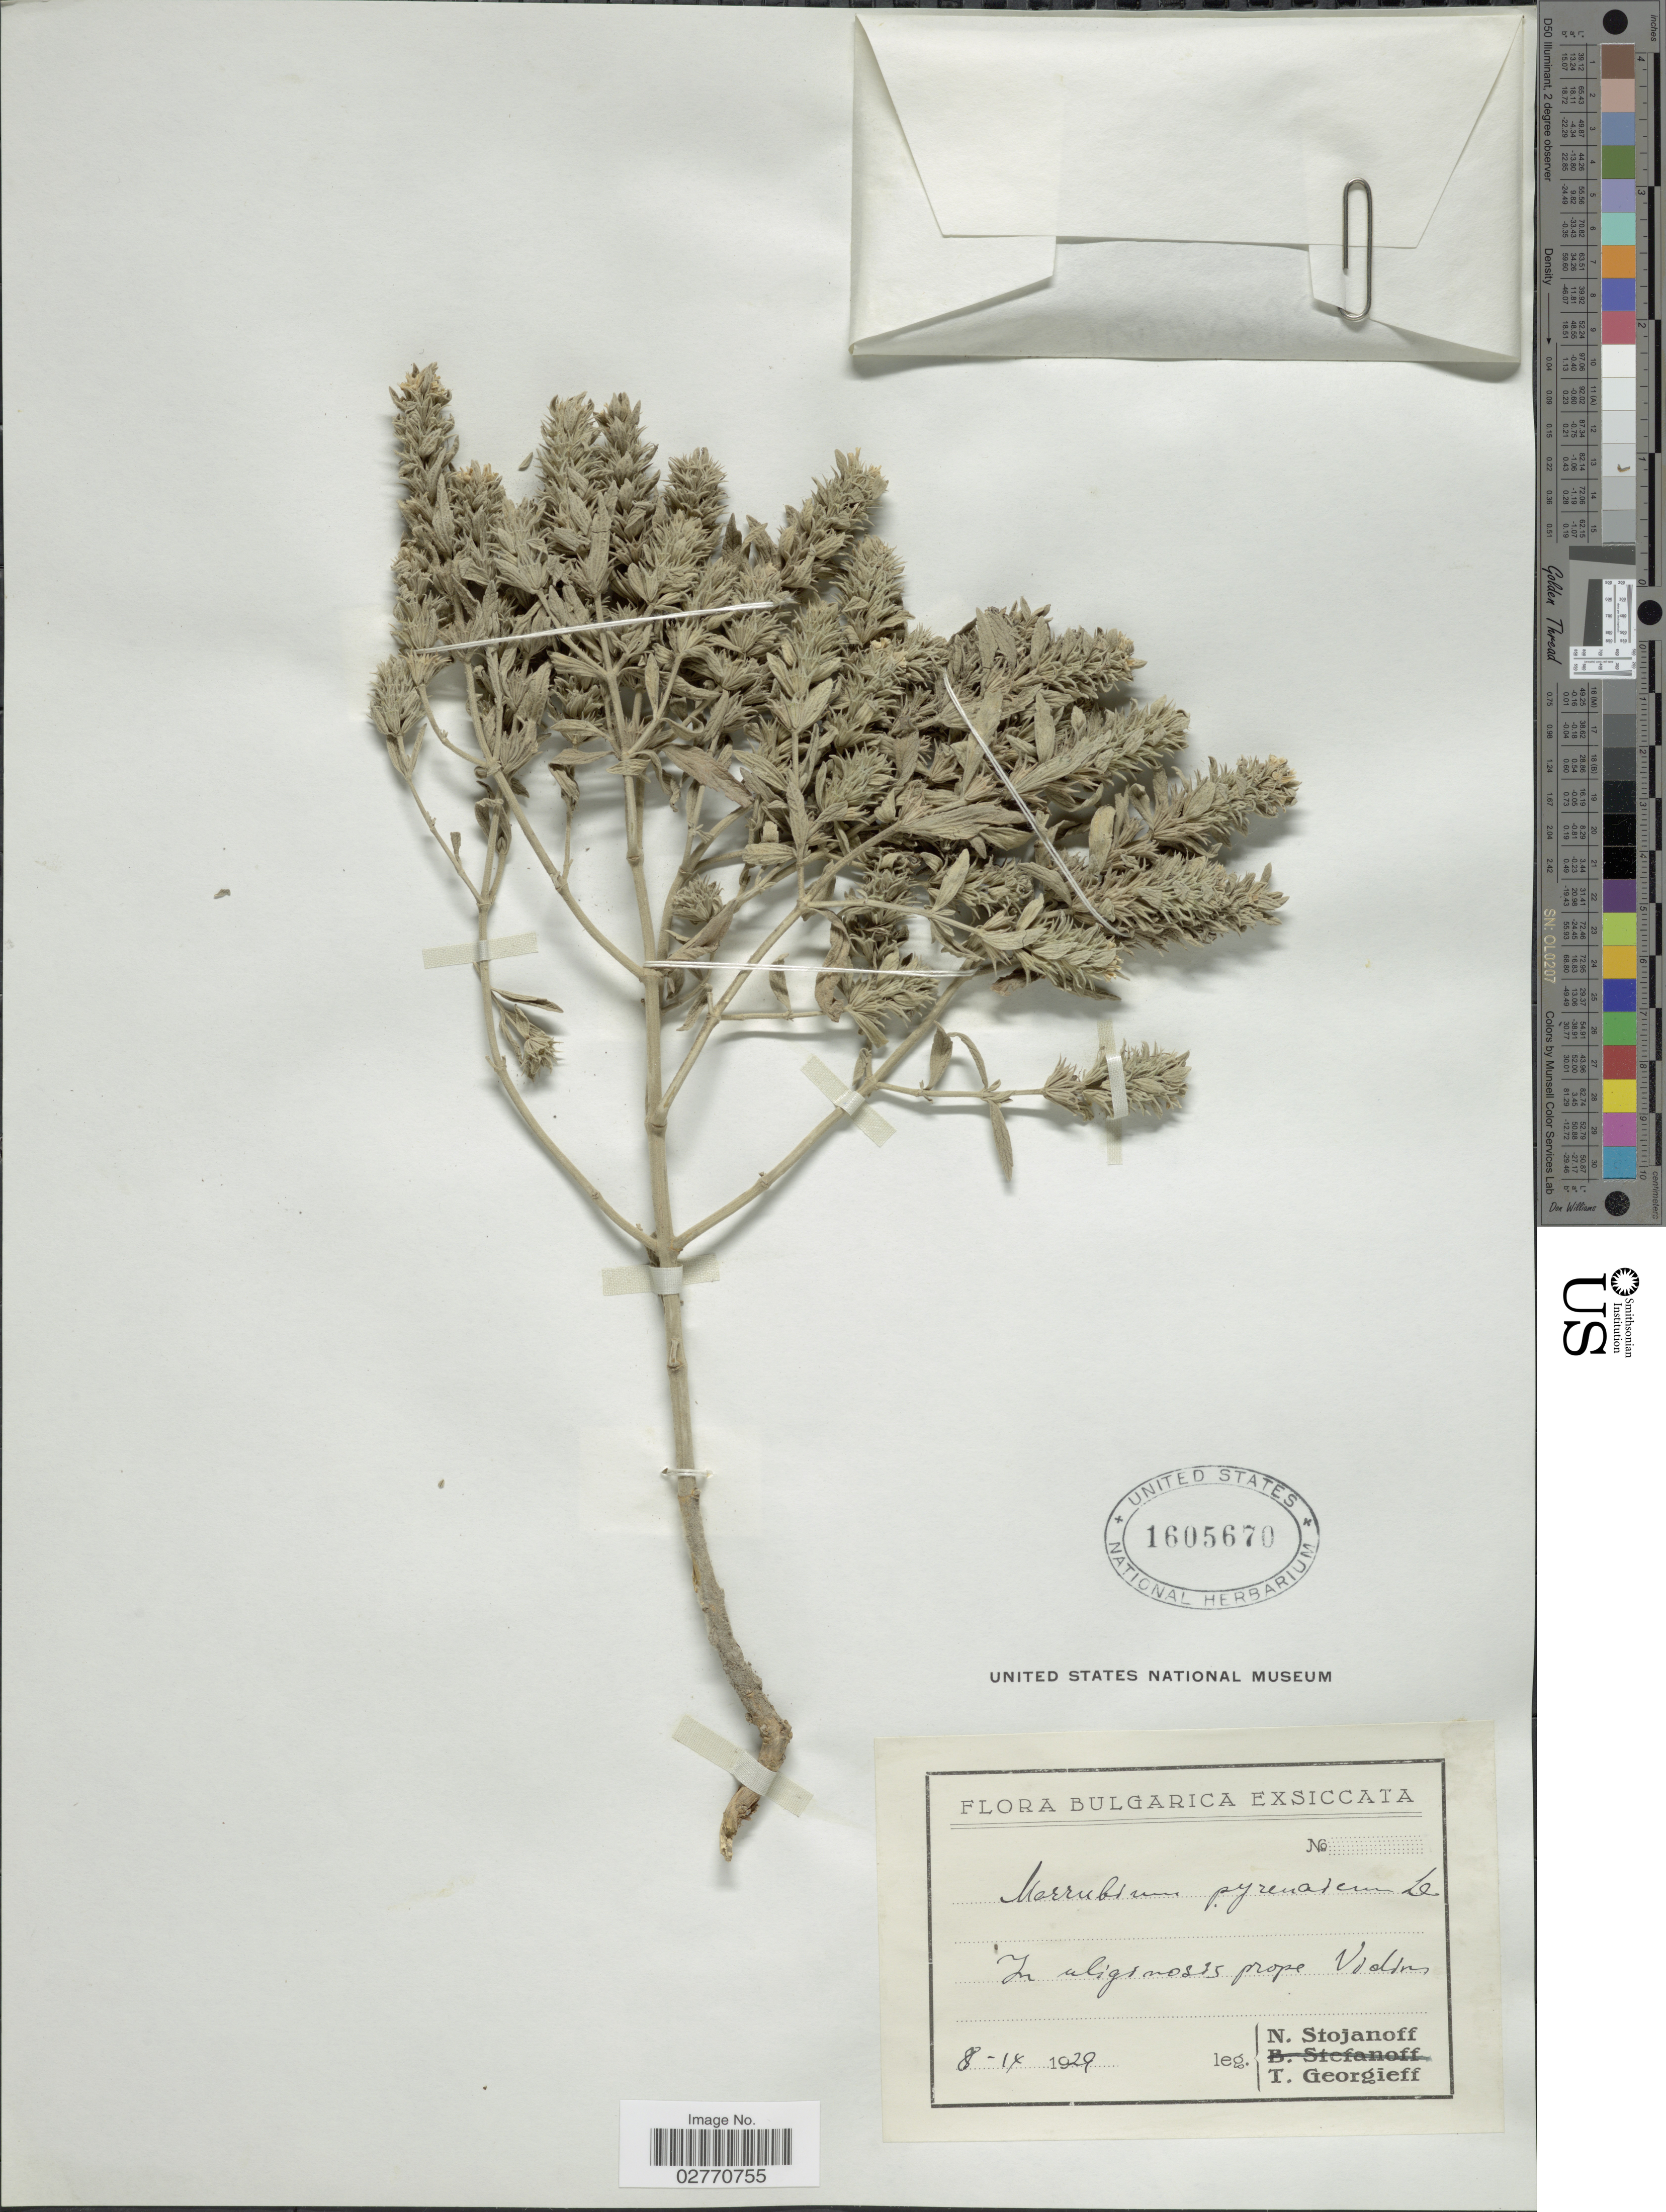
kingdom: Plantae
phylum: Tracheophyta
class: Magnoliopsida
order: Lamiales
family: Lamiaceae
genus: Marrubium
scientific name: Marrubium pyrenaecum ined.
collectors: N. Stojanoff & T. Georgieff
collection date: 1929-09-08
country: Bulgaria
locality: In aliginosis prope Vidim [interpreted].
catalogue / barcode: US 1605670